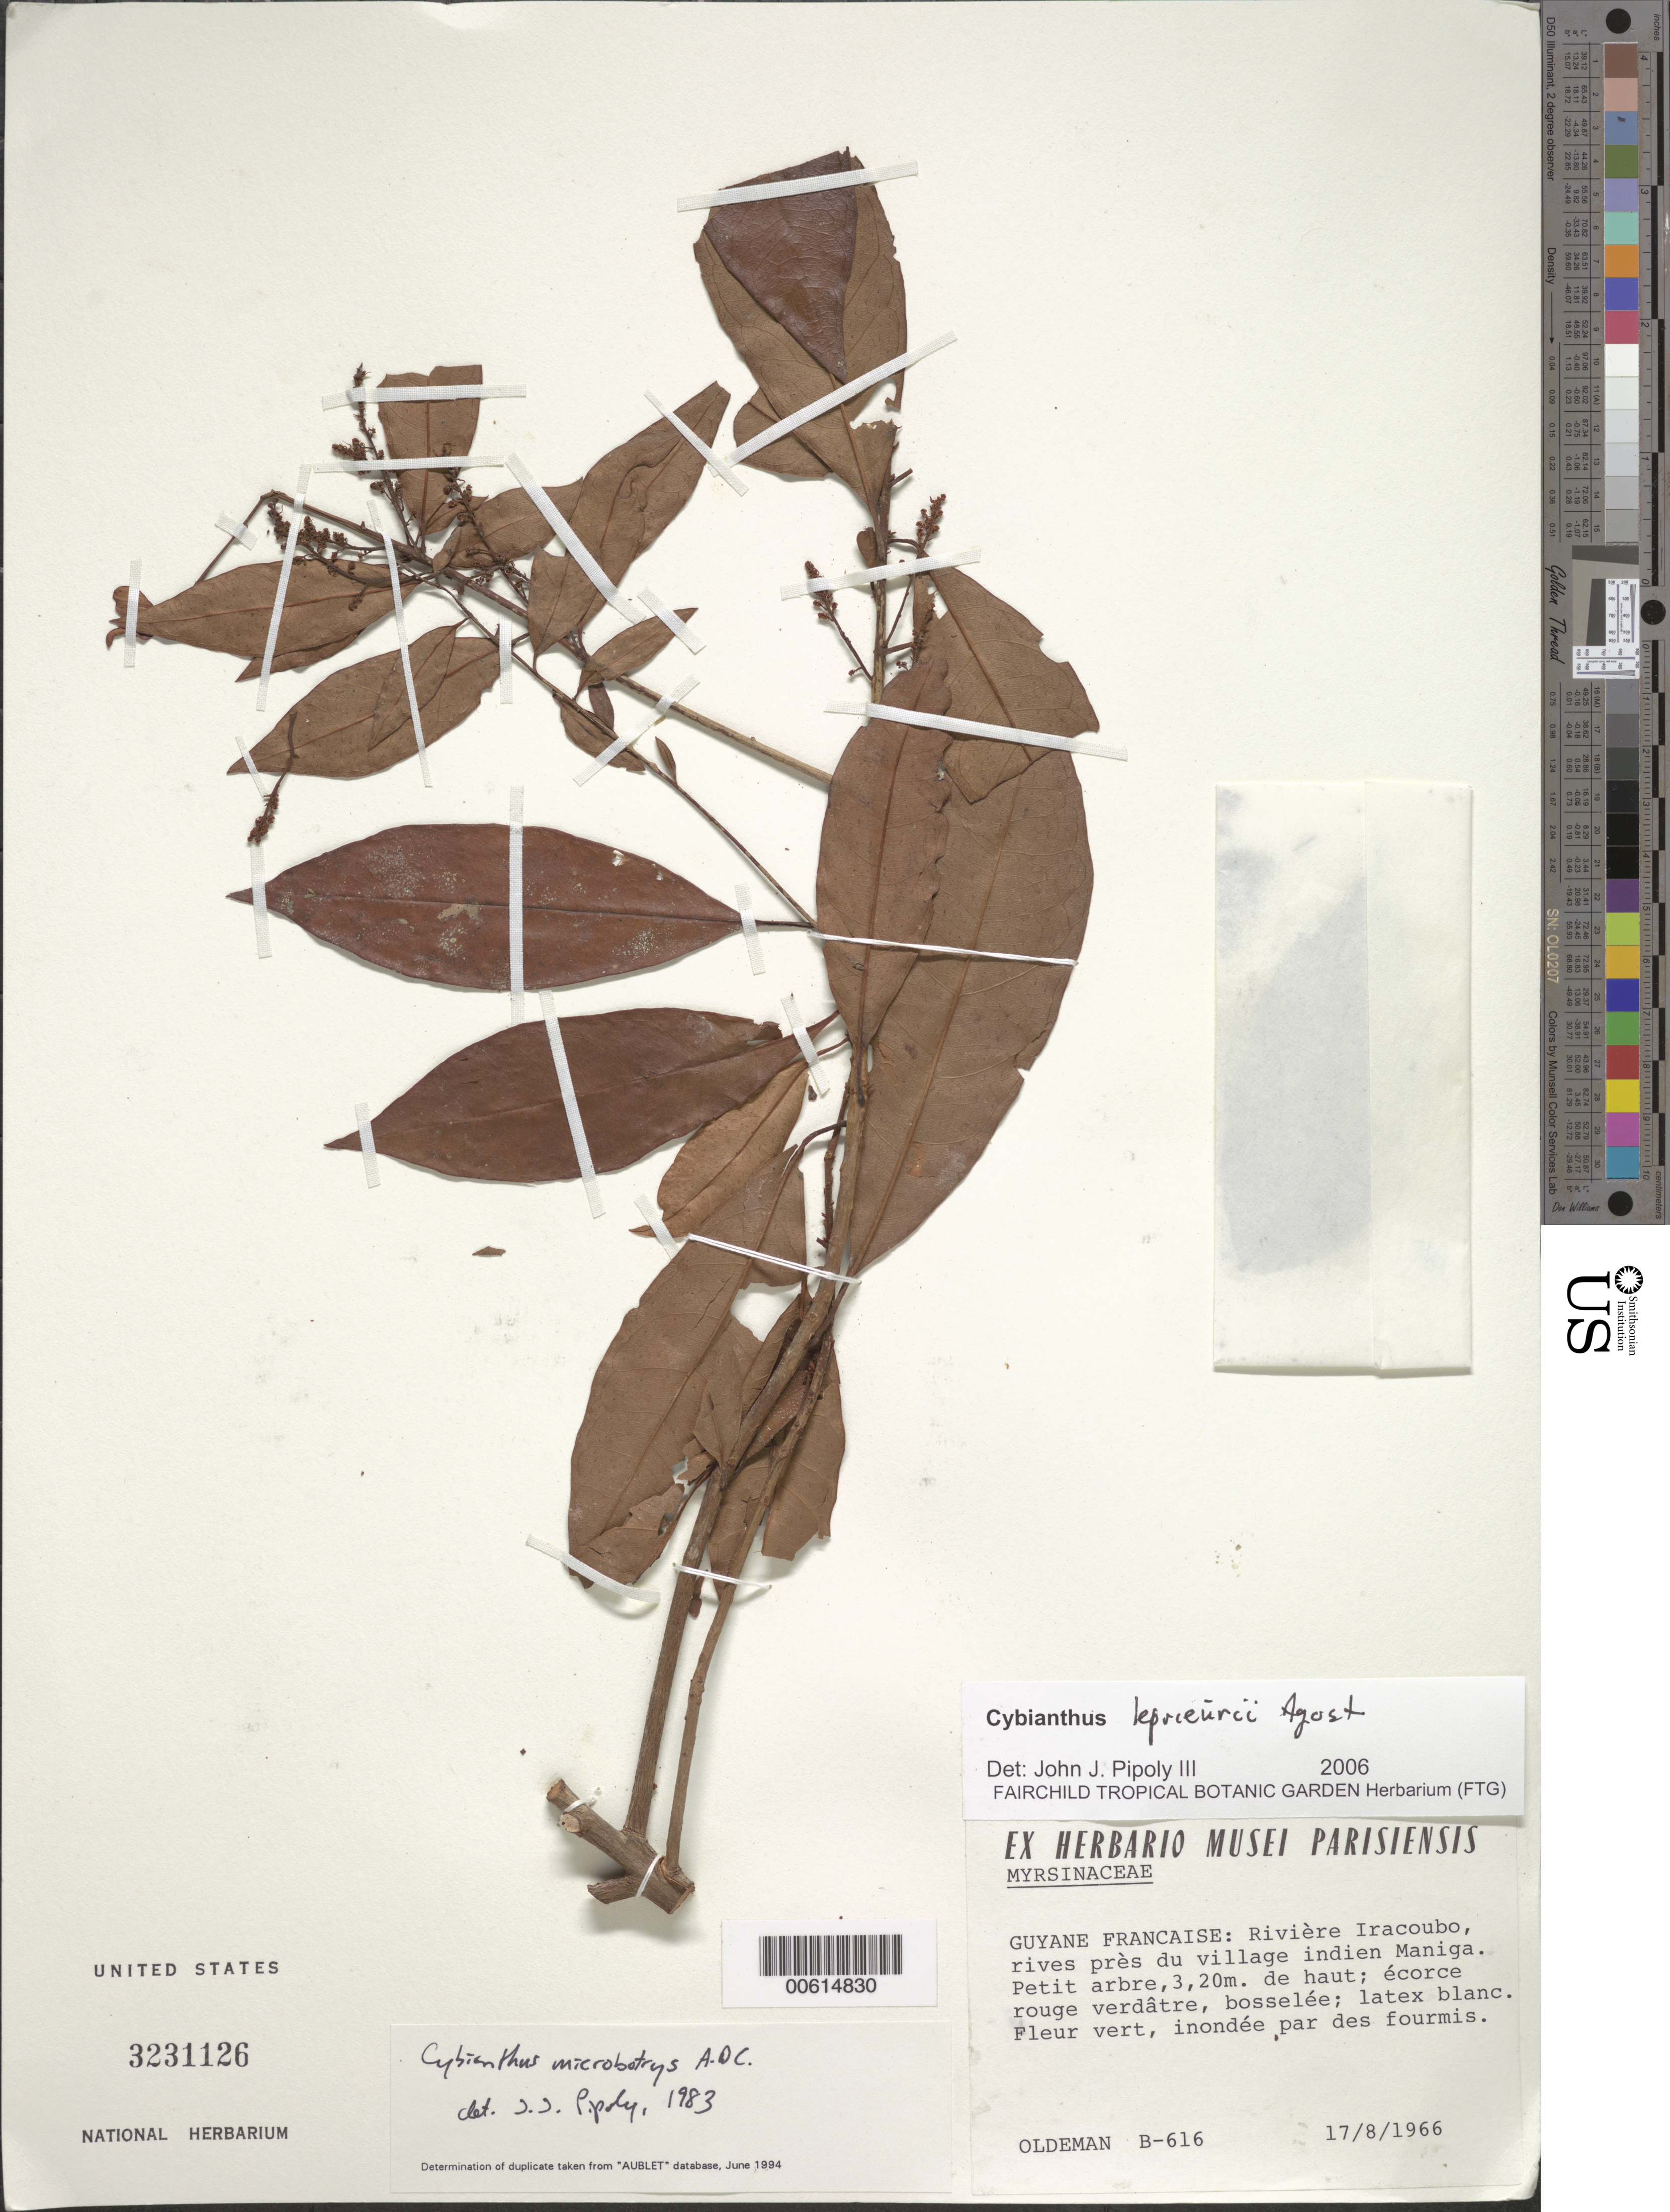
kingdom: Plantae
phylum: Tracheophyta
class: Magnoliopsida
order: Ericales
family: Primulaceae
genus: Cybianthus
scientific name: Cybianthus leprieurii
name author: G. Agostini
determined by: Pipoly, J. J., III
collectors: R. Oldeman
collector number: B 616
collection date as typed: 17-Aug-66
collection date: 1966-08-17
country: French Guiana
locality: Rivière Iracoubo, rives près du village indien Maniga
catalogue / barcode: US 3231126